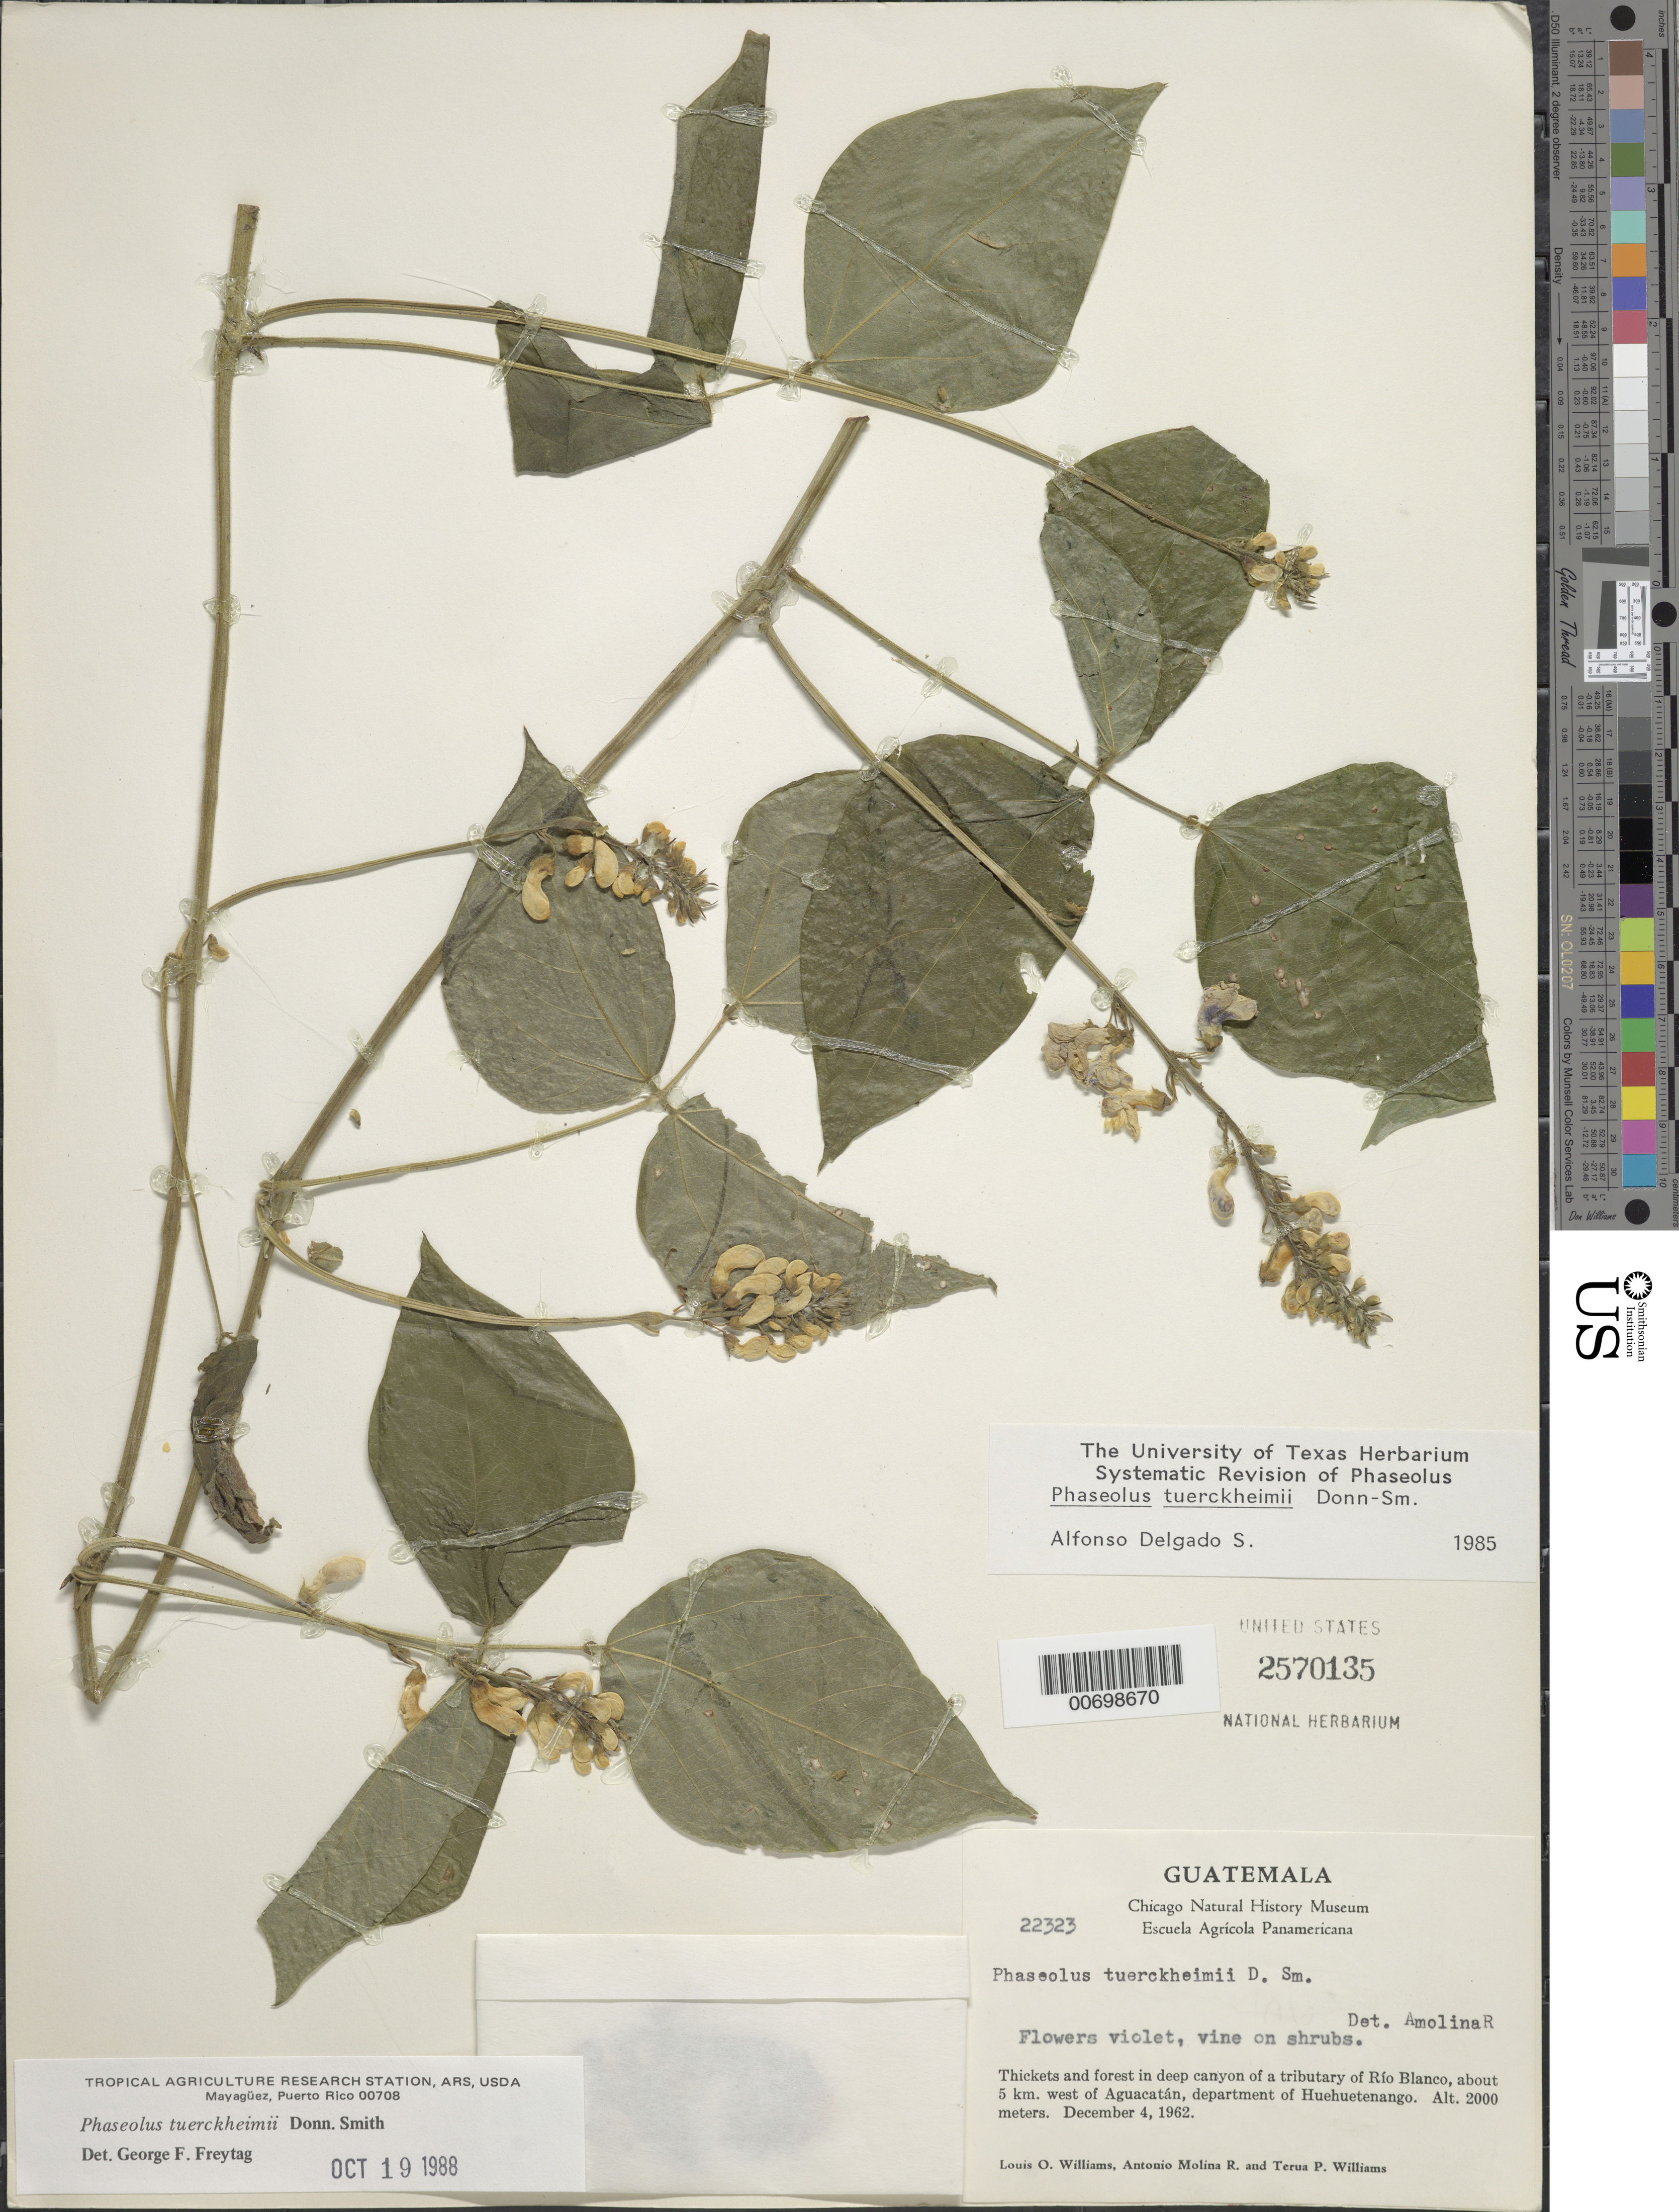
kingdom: Plantae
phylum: Tracheophyta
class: Magnoliopsida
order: Fabales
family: Fabaceae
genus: Phaseolus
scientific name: Phaseolus tuerckheimii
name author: Donn. Sm.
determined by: Freytag, G. F.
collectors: L. O. Williams, A. Molina R. & T. P. Williams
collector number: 22323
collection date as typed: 12 Apr 1962 or 04 Dec 1962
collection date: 1962-04-12 or 1962-12-04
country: Guatemala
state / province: Huehuetenango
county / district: Aguacatan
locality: in deep canyon of tributary of Rio Blanco, about 5 km west of Aguacatan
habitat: thickets and forest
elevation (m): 2000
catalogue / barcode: US 2570135